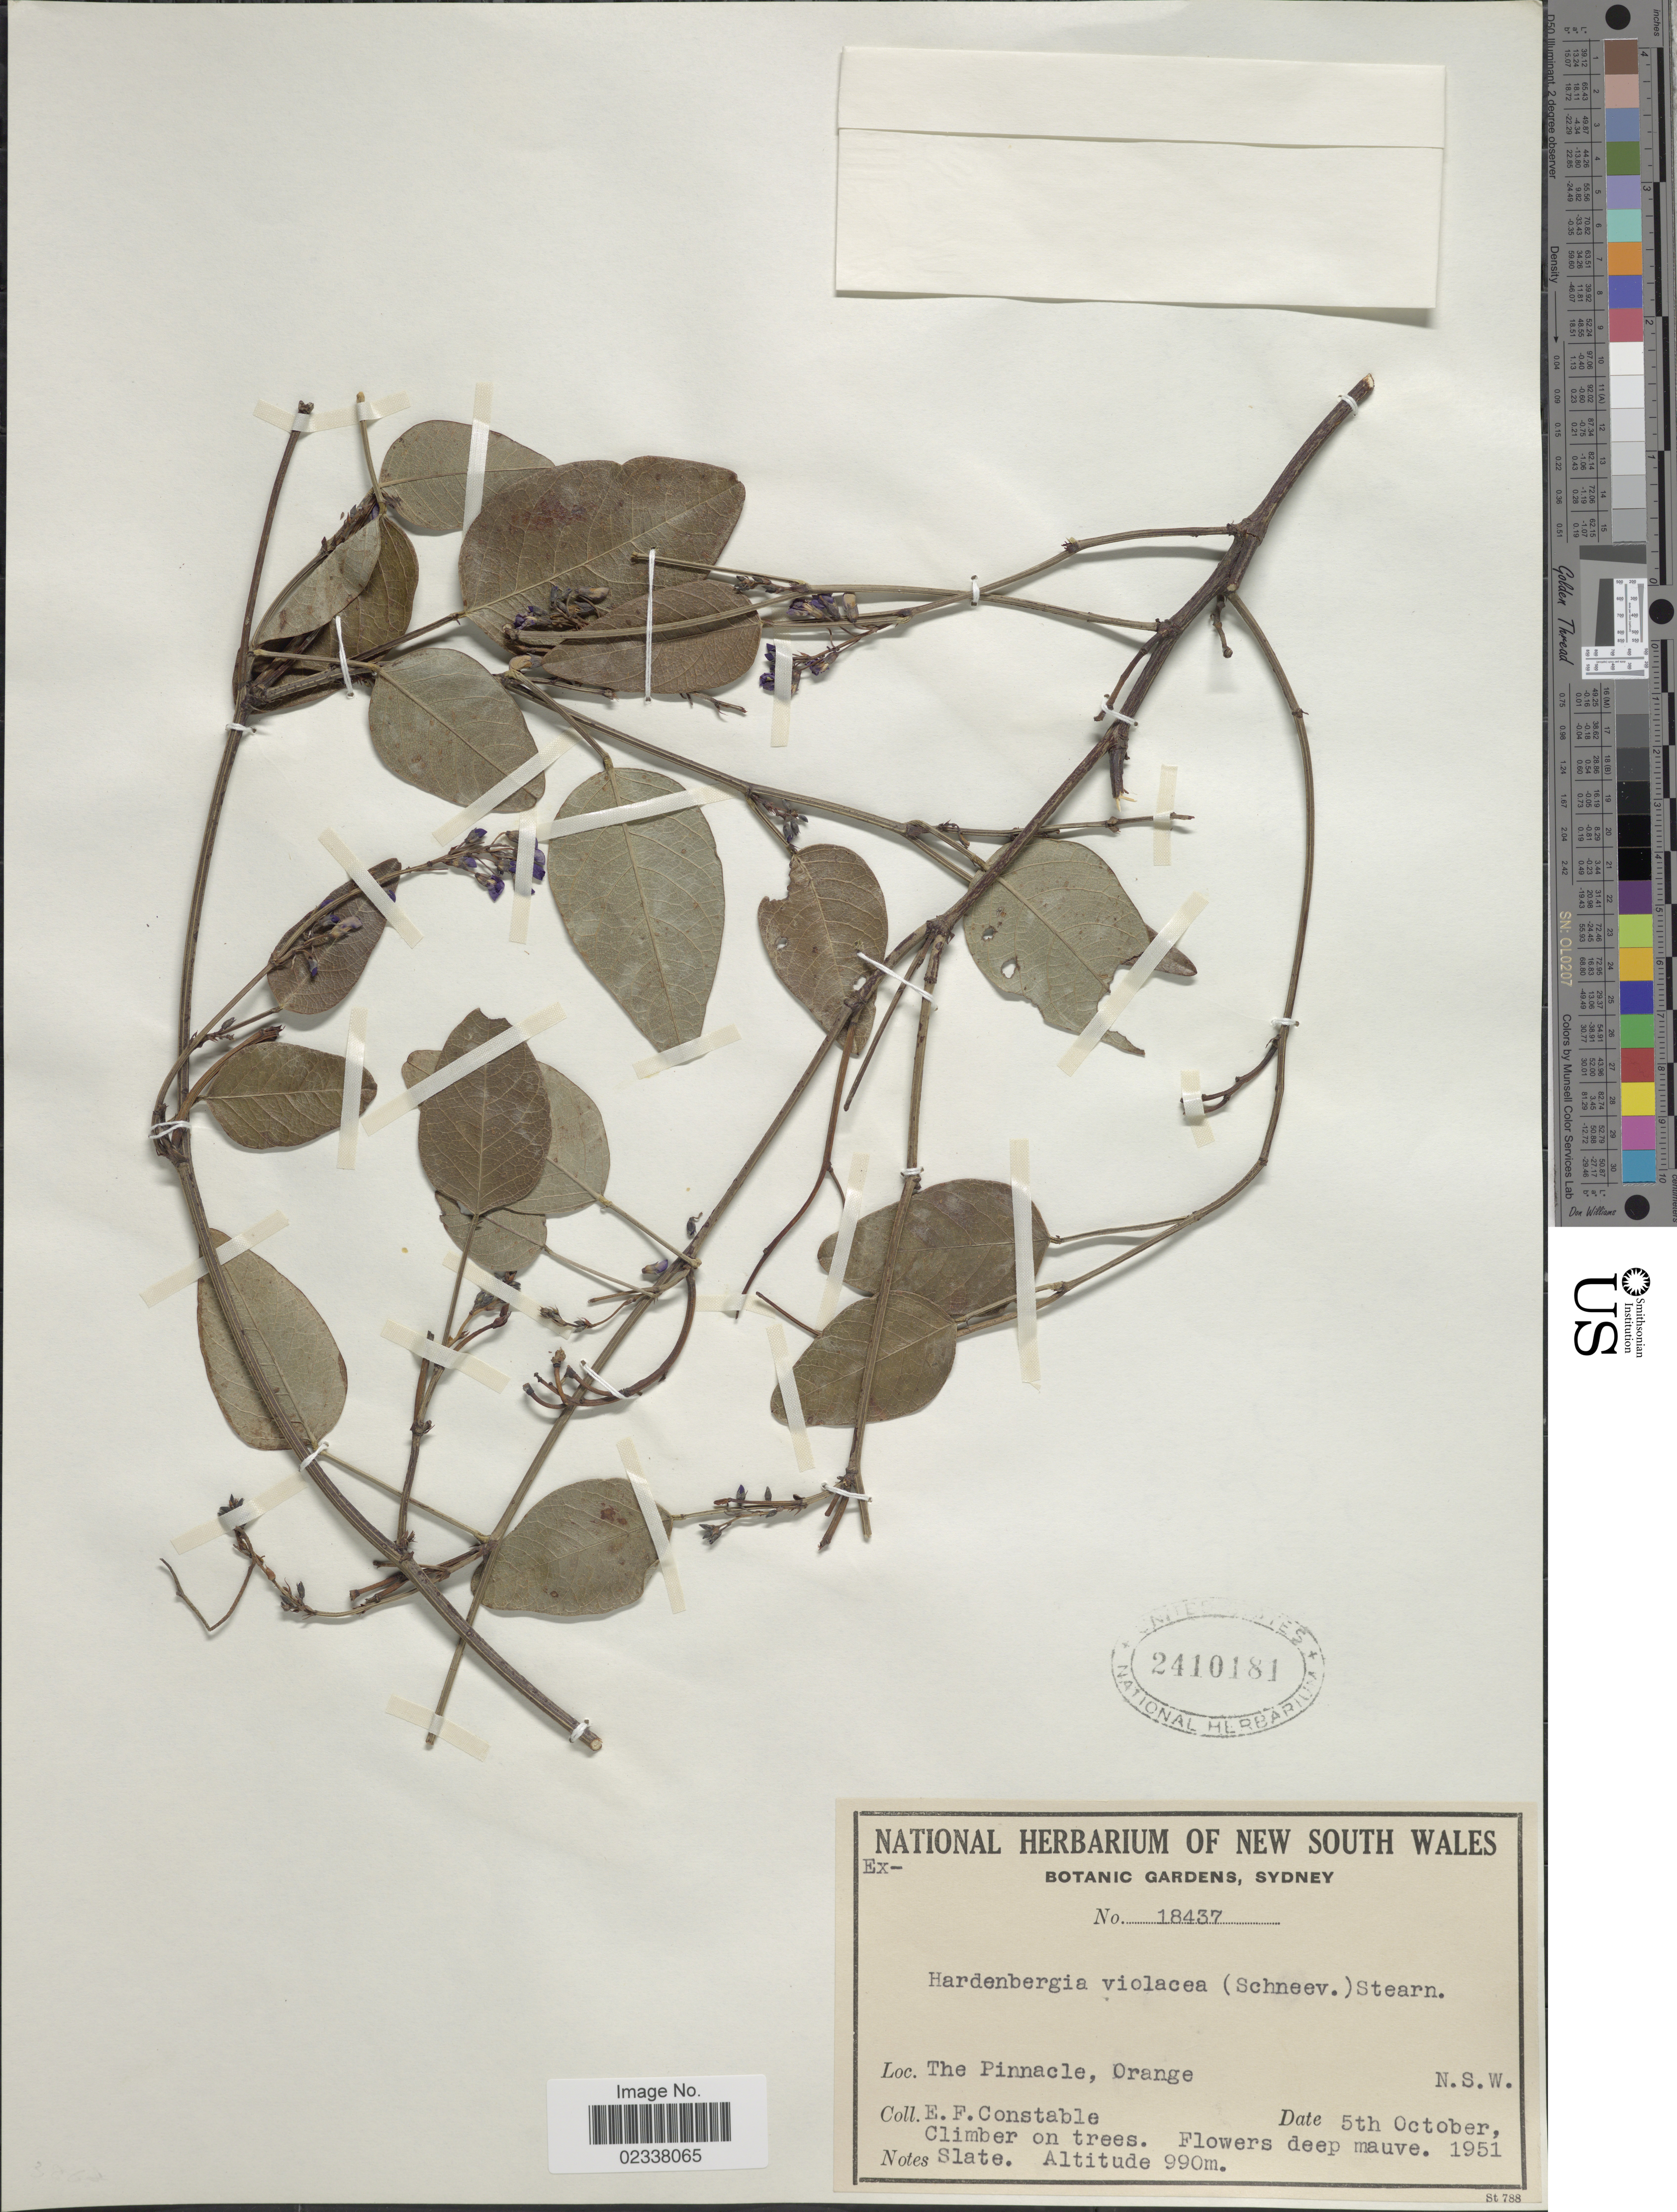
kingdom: Plantae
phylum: Tracheophyta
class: Magnoliopsida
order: Fabales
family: Fabaceae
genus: Hardenbergia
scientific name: Hardenbergia violacea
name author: (Schneev.) Stearn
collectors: E. F. Constable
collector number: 18437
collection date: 1951-10-05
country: Australia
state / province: New South Wales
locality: The Pinnacle, Orange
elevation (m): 990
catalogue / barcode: US 2410181